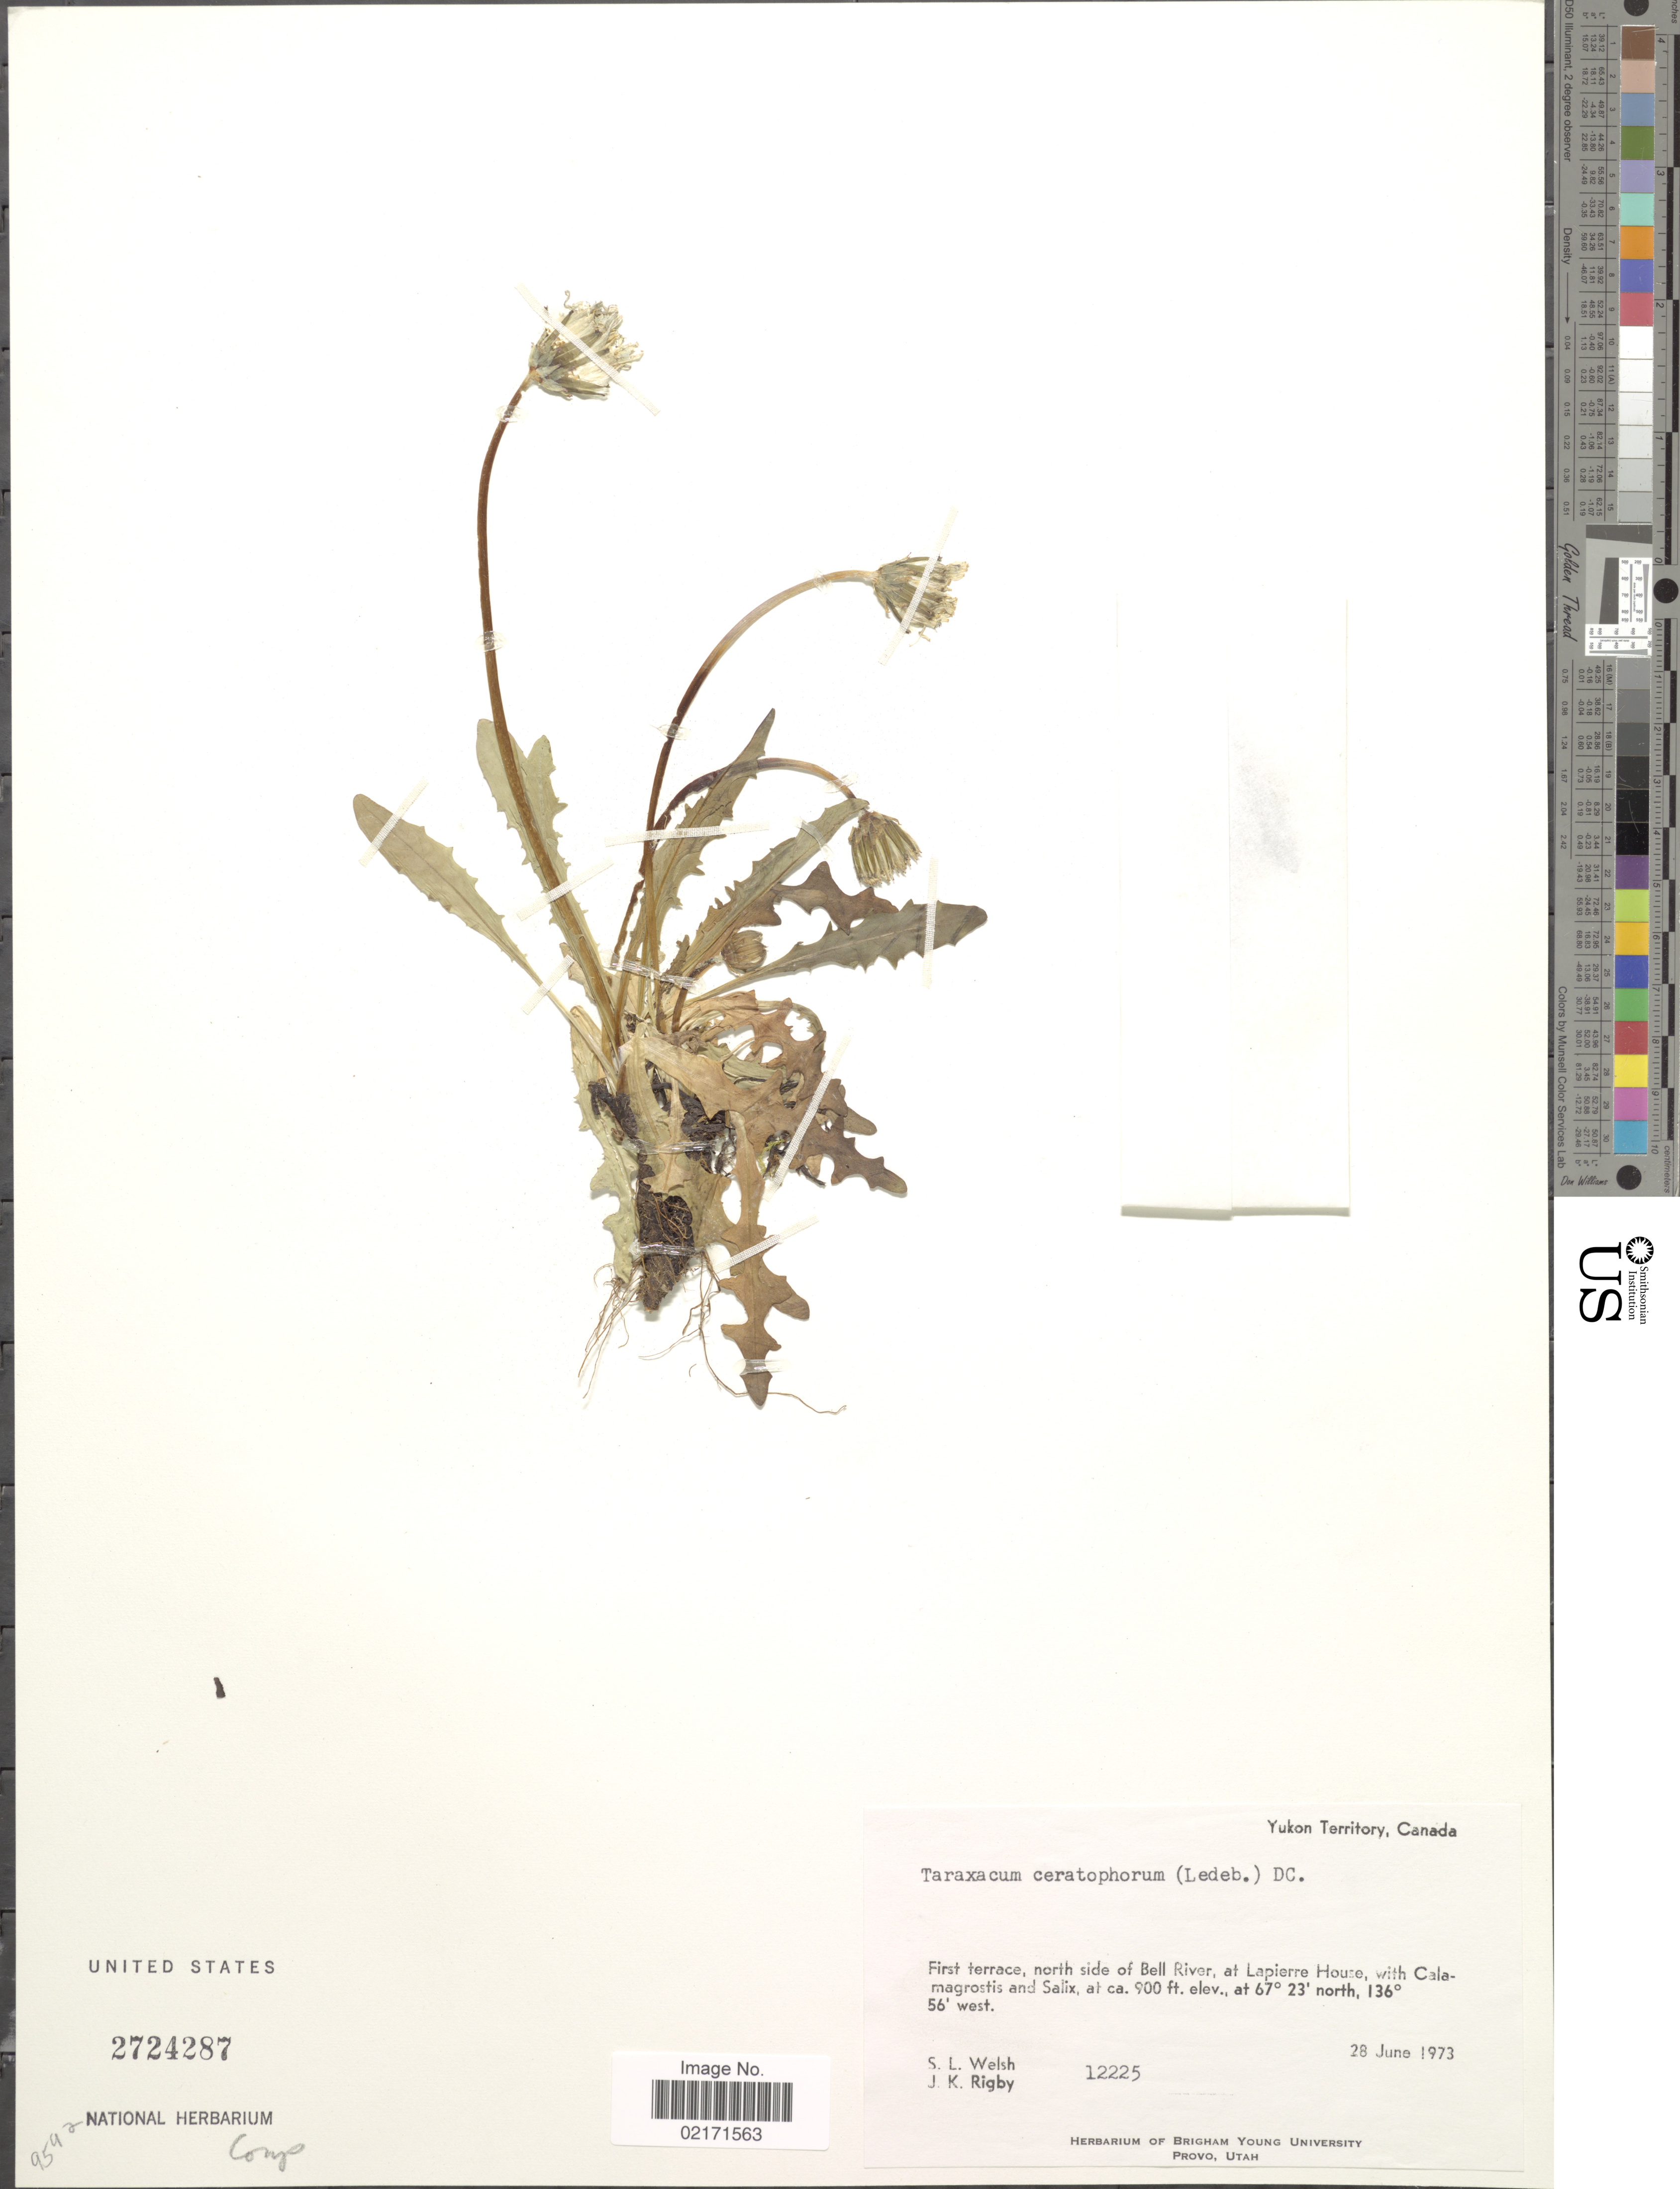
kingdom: Plantae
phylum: Tracheophyta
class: Magnoliopsida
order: Asterales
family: Asteraceae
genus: Taraxacum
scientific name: Taraxacum ceratophorum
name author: (Ledeb.) DC.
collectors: S. Welsh & J. Rigby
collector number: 12225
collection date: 1973-06-28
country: Canada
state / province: Yukon Territory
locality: First terrace, north side of Bell River, at Lapierre House, with Calamagrostis and Salix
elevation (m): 274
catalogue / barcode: US 2724287